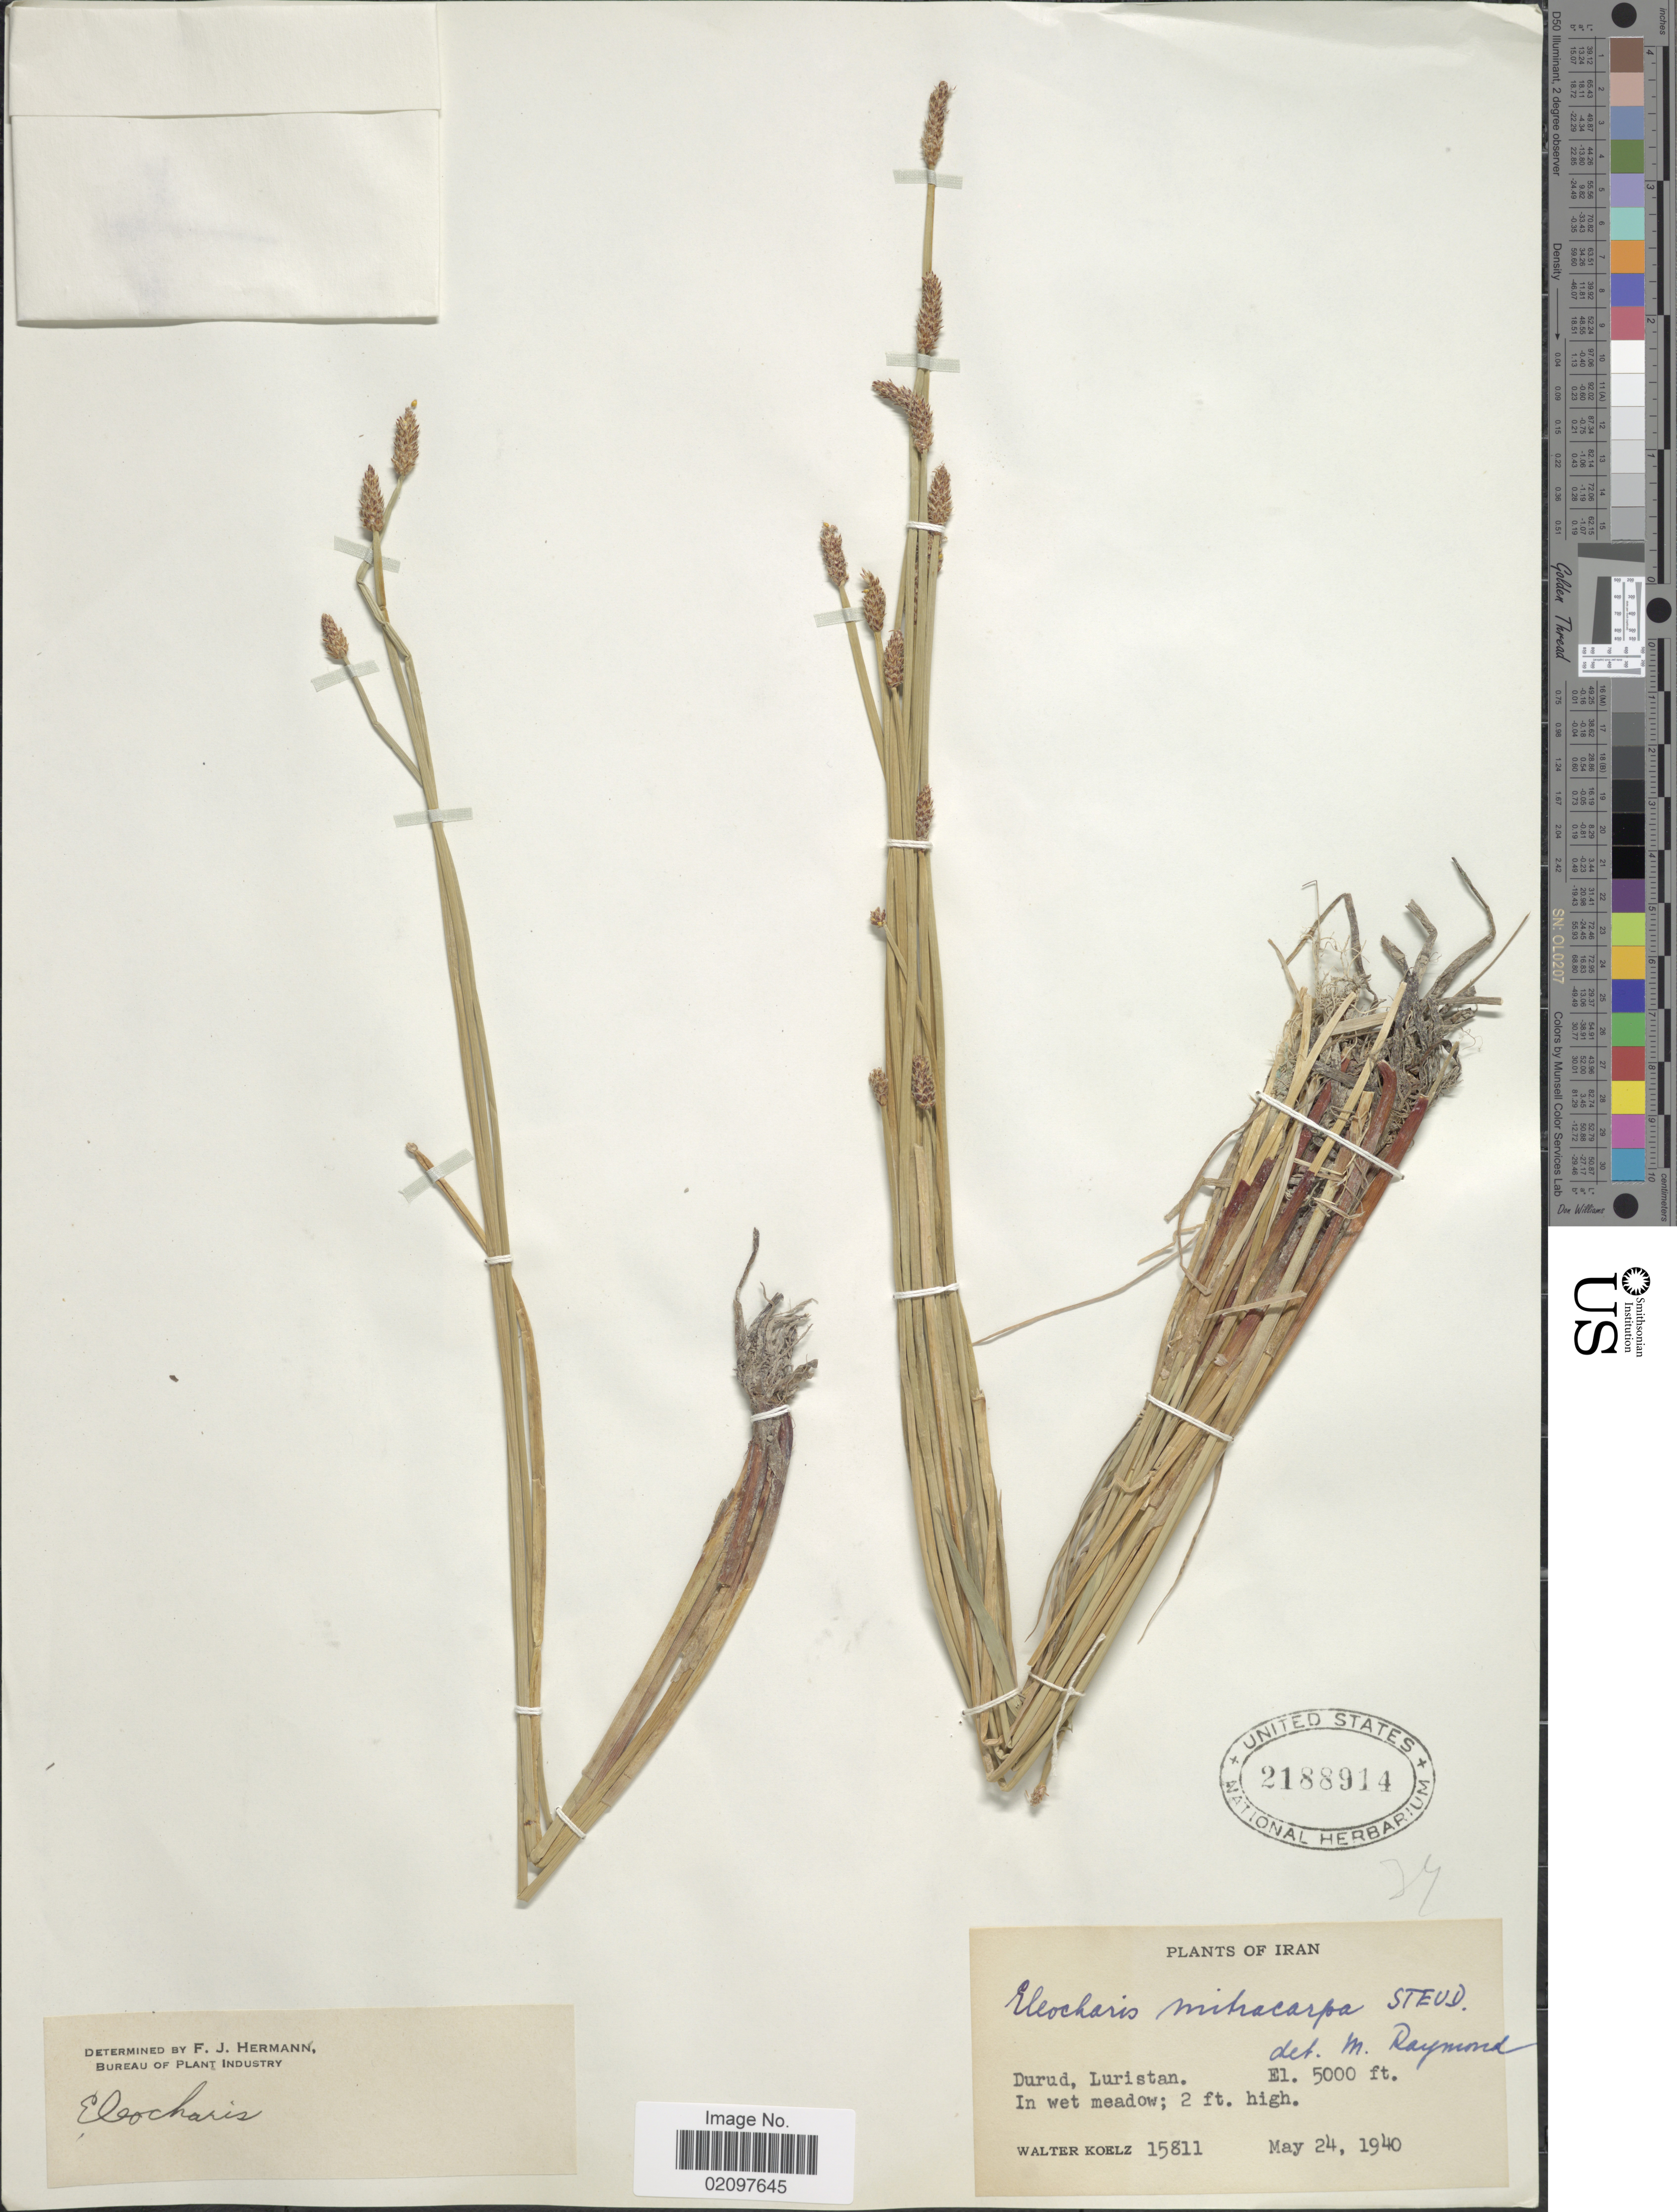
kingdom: Plantae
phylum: Tracheophyta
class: Liliopsida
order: Poales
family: Cyperaceae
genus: Eleocharis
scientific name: Eleocharis mitracarpa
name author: Steud.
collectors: W. N. Koelz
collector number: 15811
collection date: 1940-05-24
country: Iran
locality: Durud, Luristan, In wet meadow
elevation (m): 1524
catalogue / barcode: US 2188914